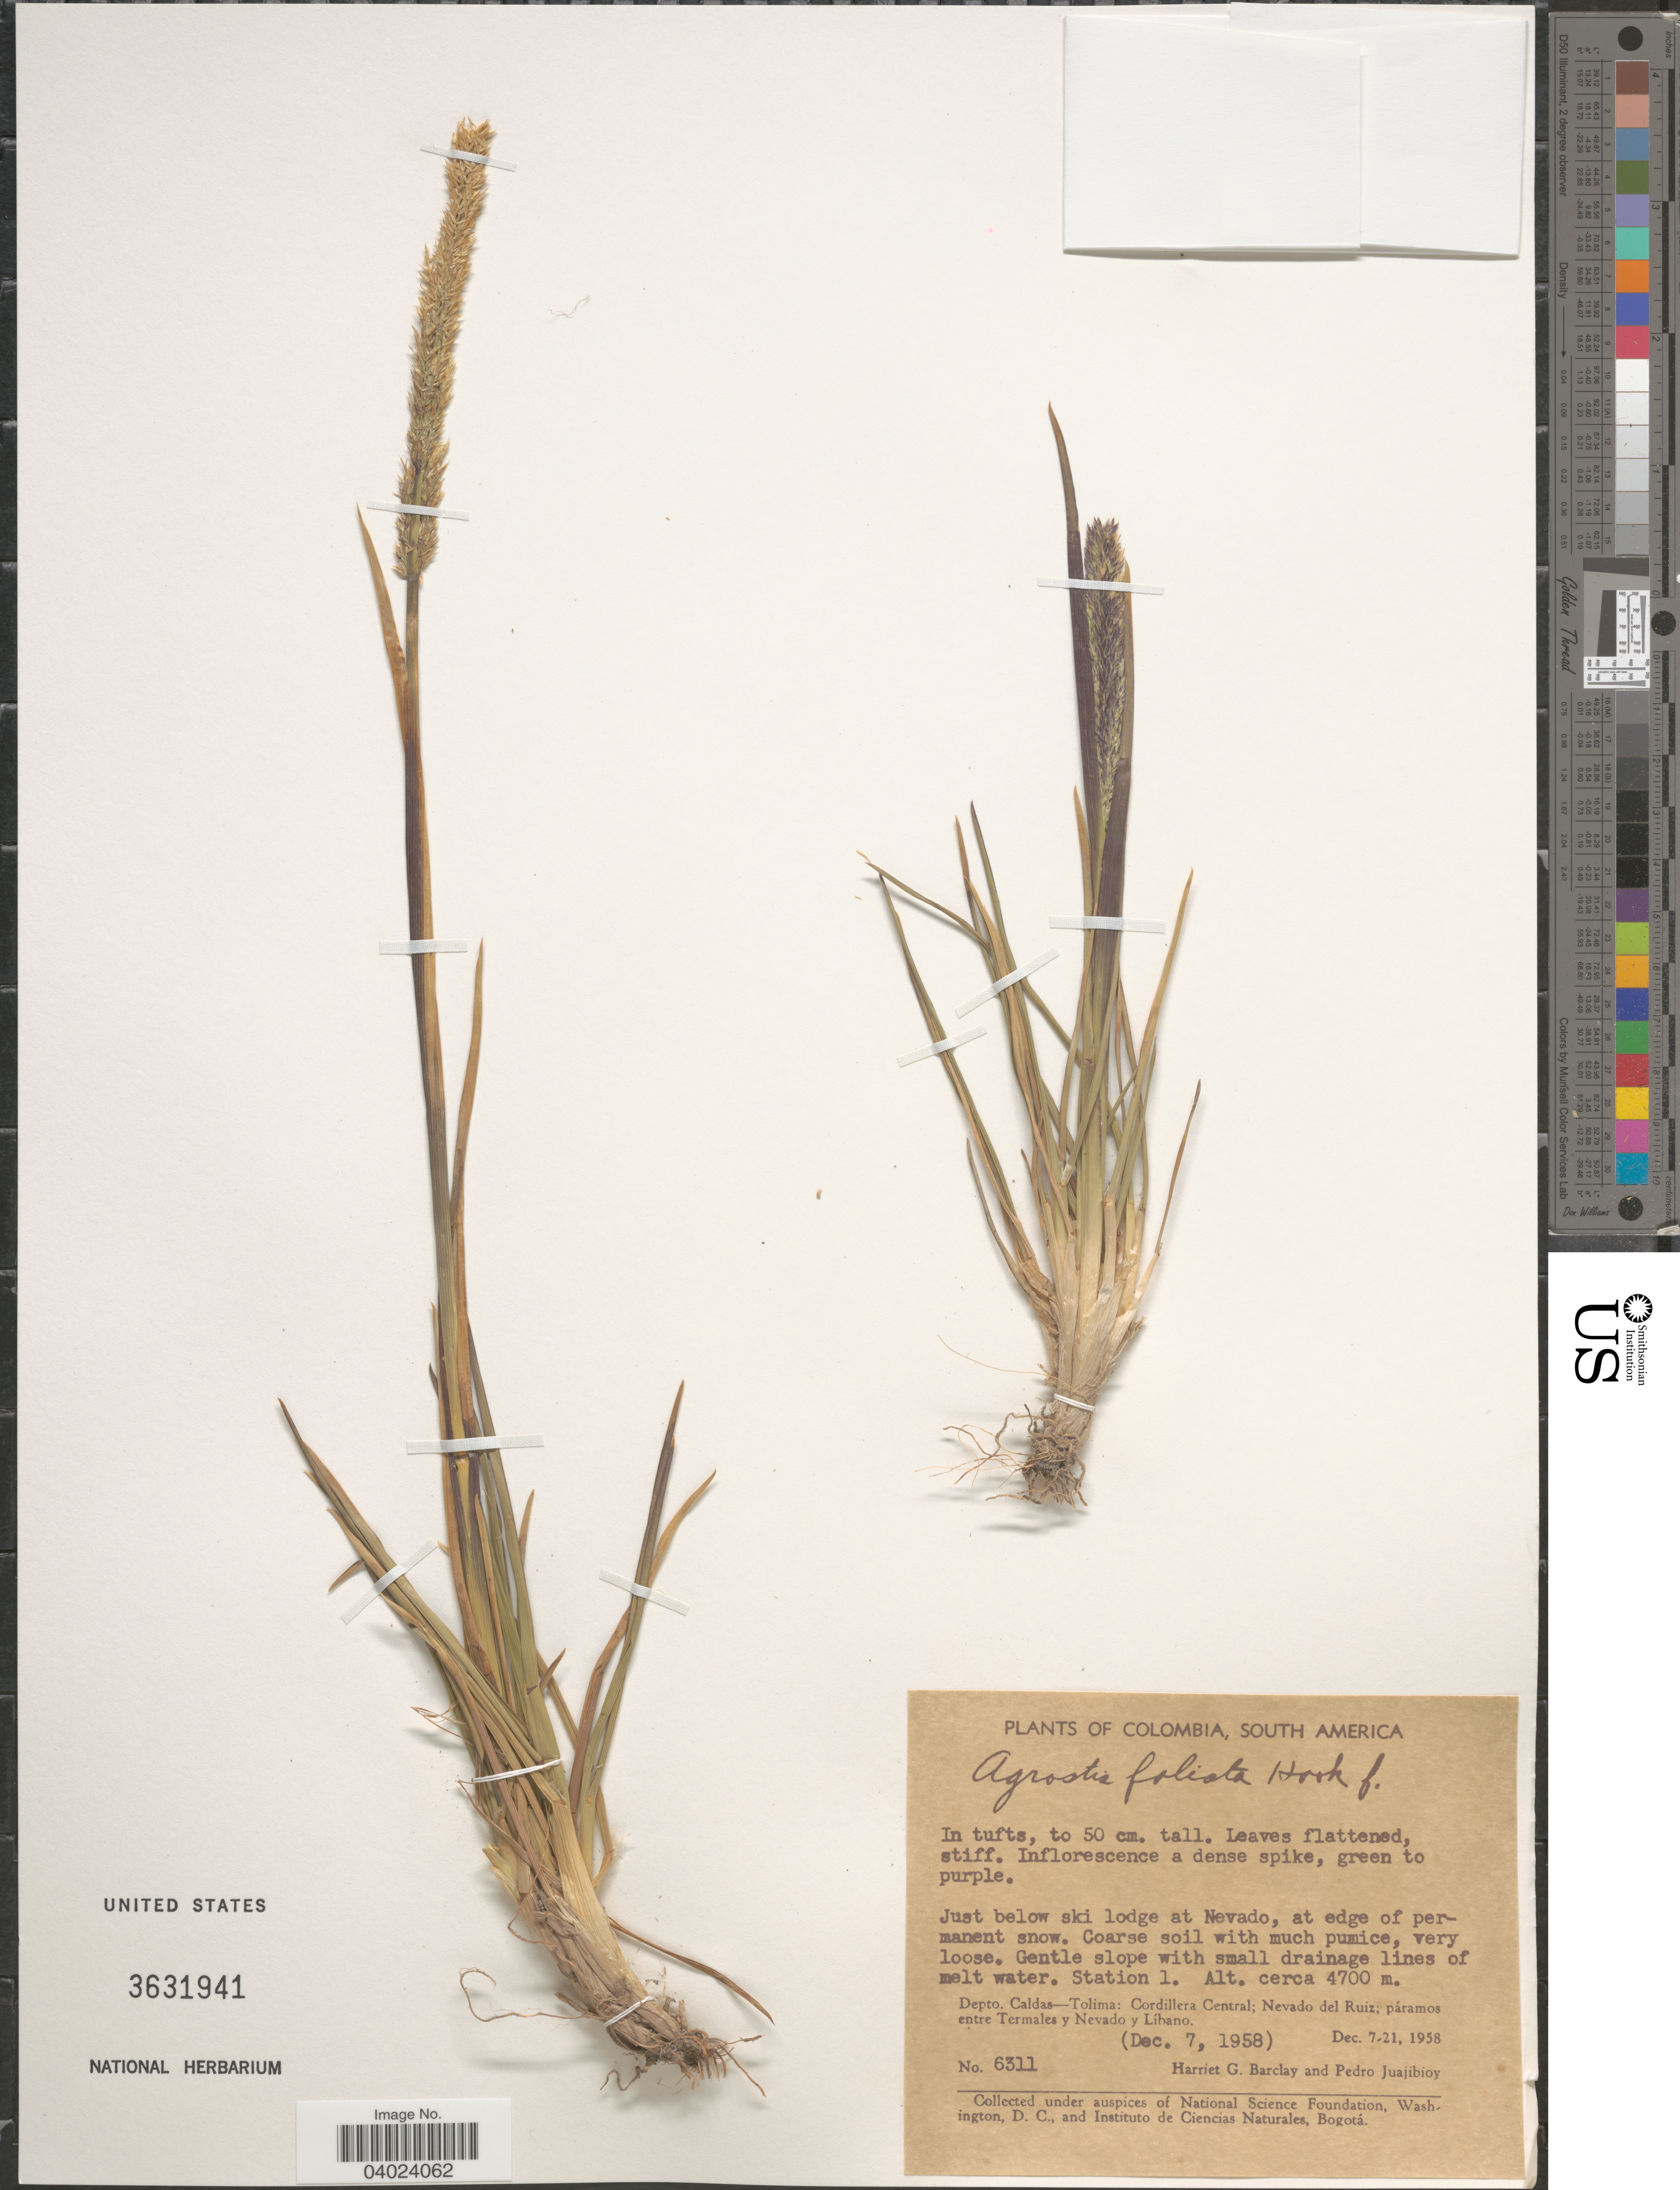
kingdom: Plantae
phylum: Tracheophyta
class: Liliopsida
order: Poales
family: Poaceae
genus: Agrostis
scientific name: Agrostis foliata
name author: Hook. f.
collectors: H. G. Barclay & P. Juajibioy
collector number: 6311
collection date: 1958-12-07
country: Colombia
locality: Just below ski lodge at Nevado, at edge of permanent snow. Station 1. Depto. Caldas-Tolima: Cordillera Central; Nevado del Ruiz; páramos entre Termales y Nevado y Líbano.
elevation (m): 4700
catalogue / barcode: US 3631941